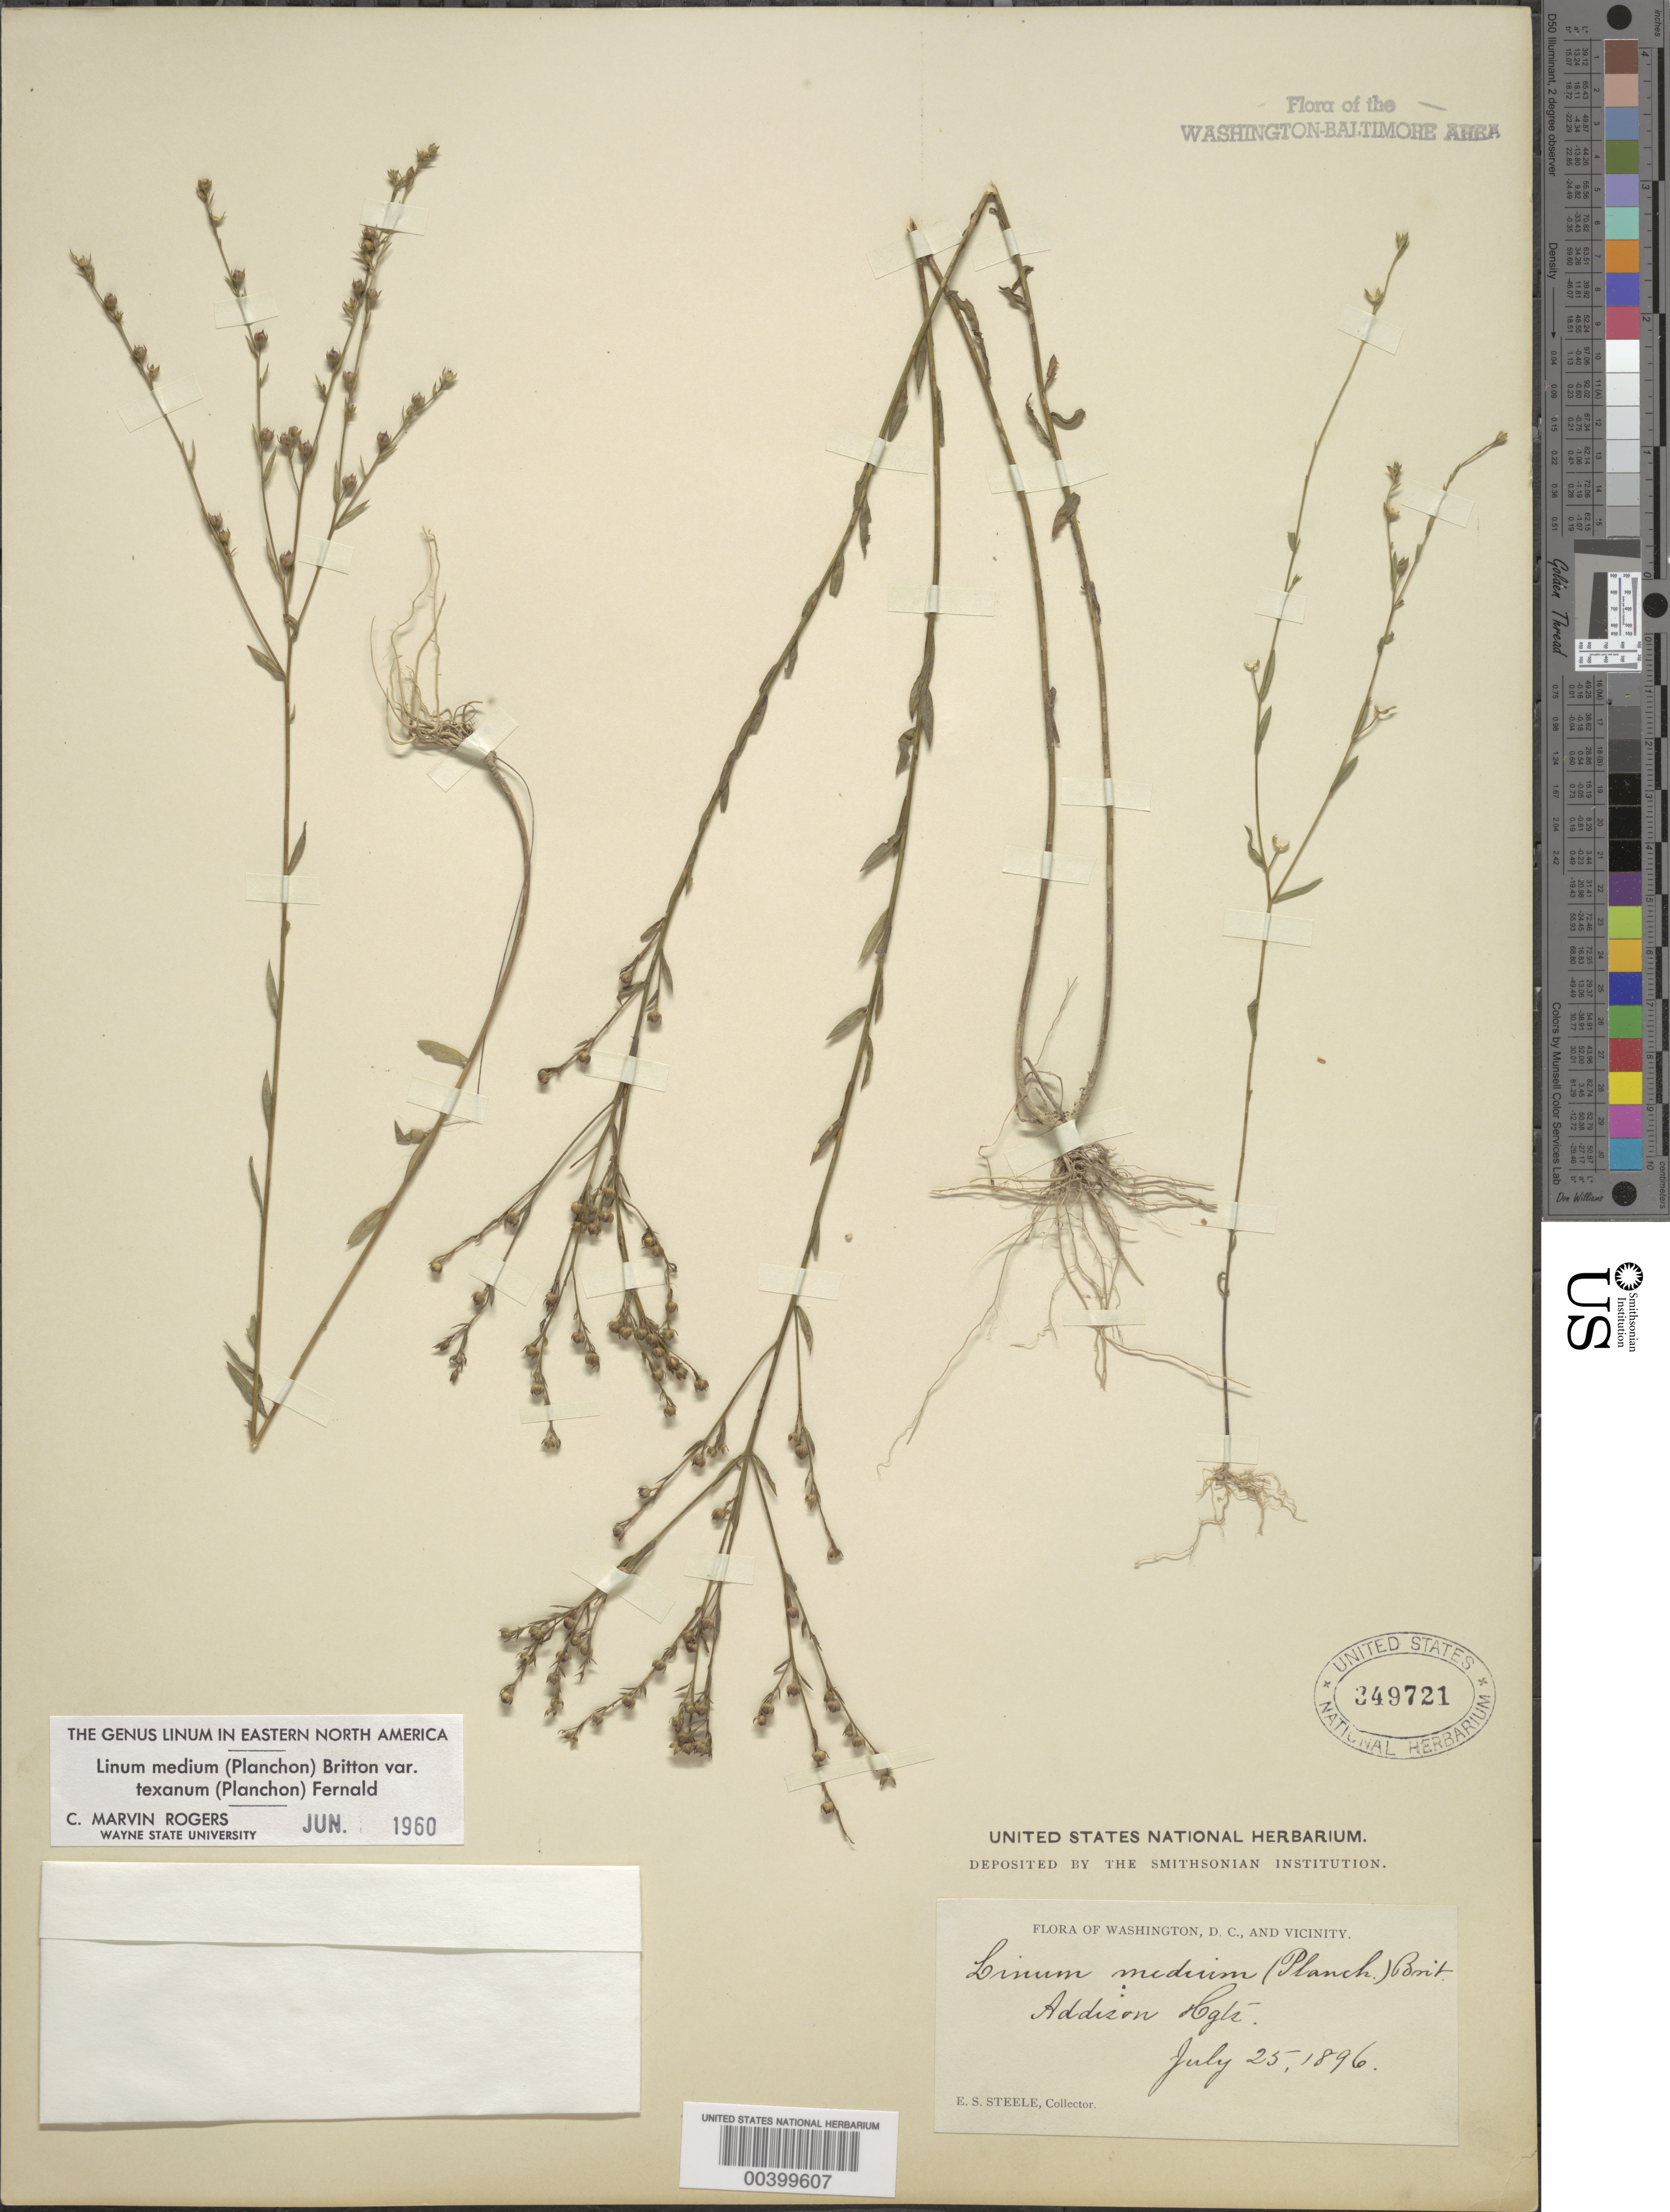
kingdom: Plantae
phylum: Tracheophyta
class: Magnoliopsida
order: Malpighiales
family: Linaceae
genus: Linum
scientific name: Linum medium var. texanum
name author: (Planch.) Fernald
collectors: E. Steele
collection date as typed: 25 Jul 1896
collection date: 1896-07-25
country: United States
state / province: Virginia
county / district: Arlington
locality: Addison Heights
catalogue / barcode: US 349721